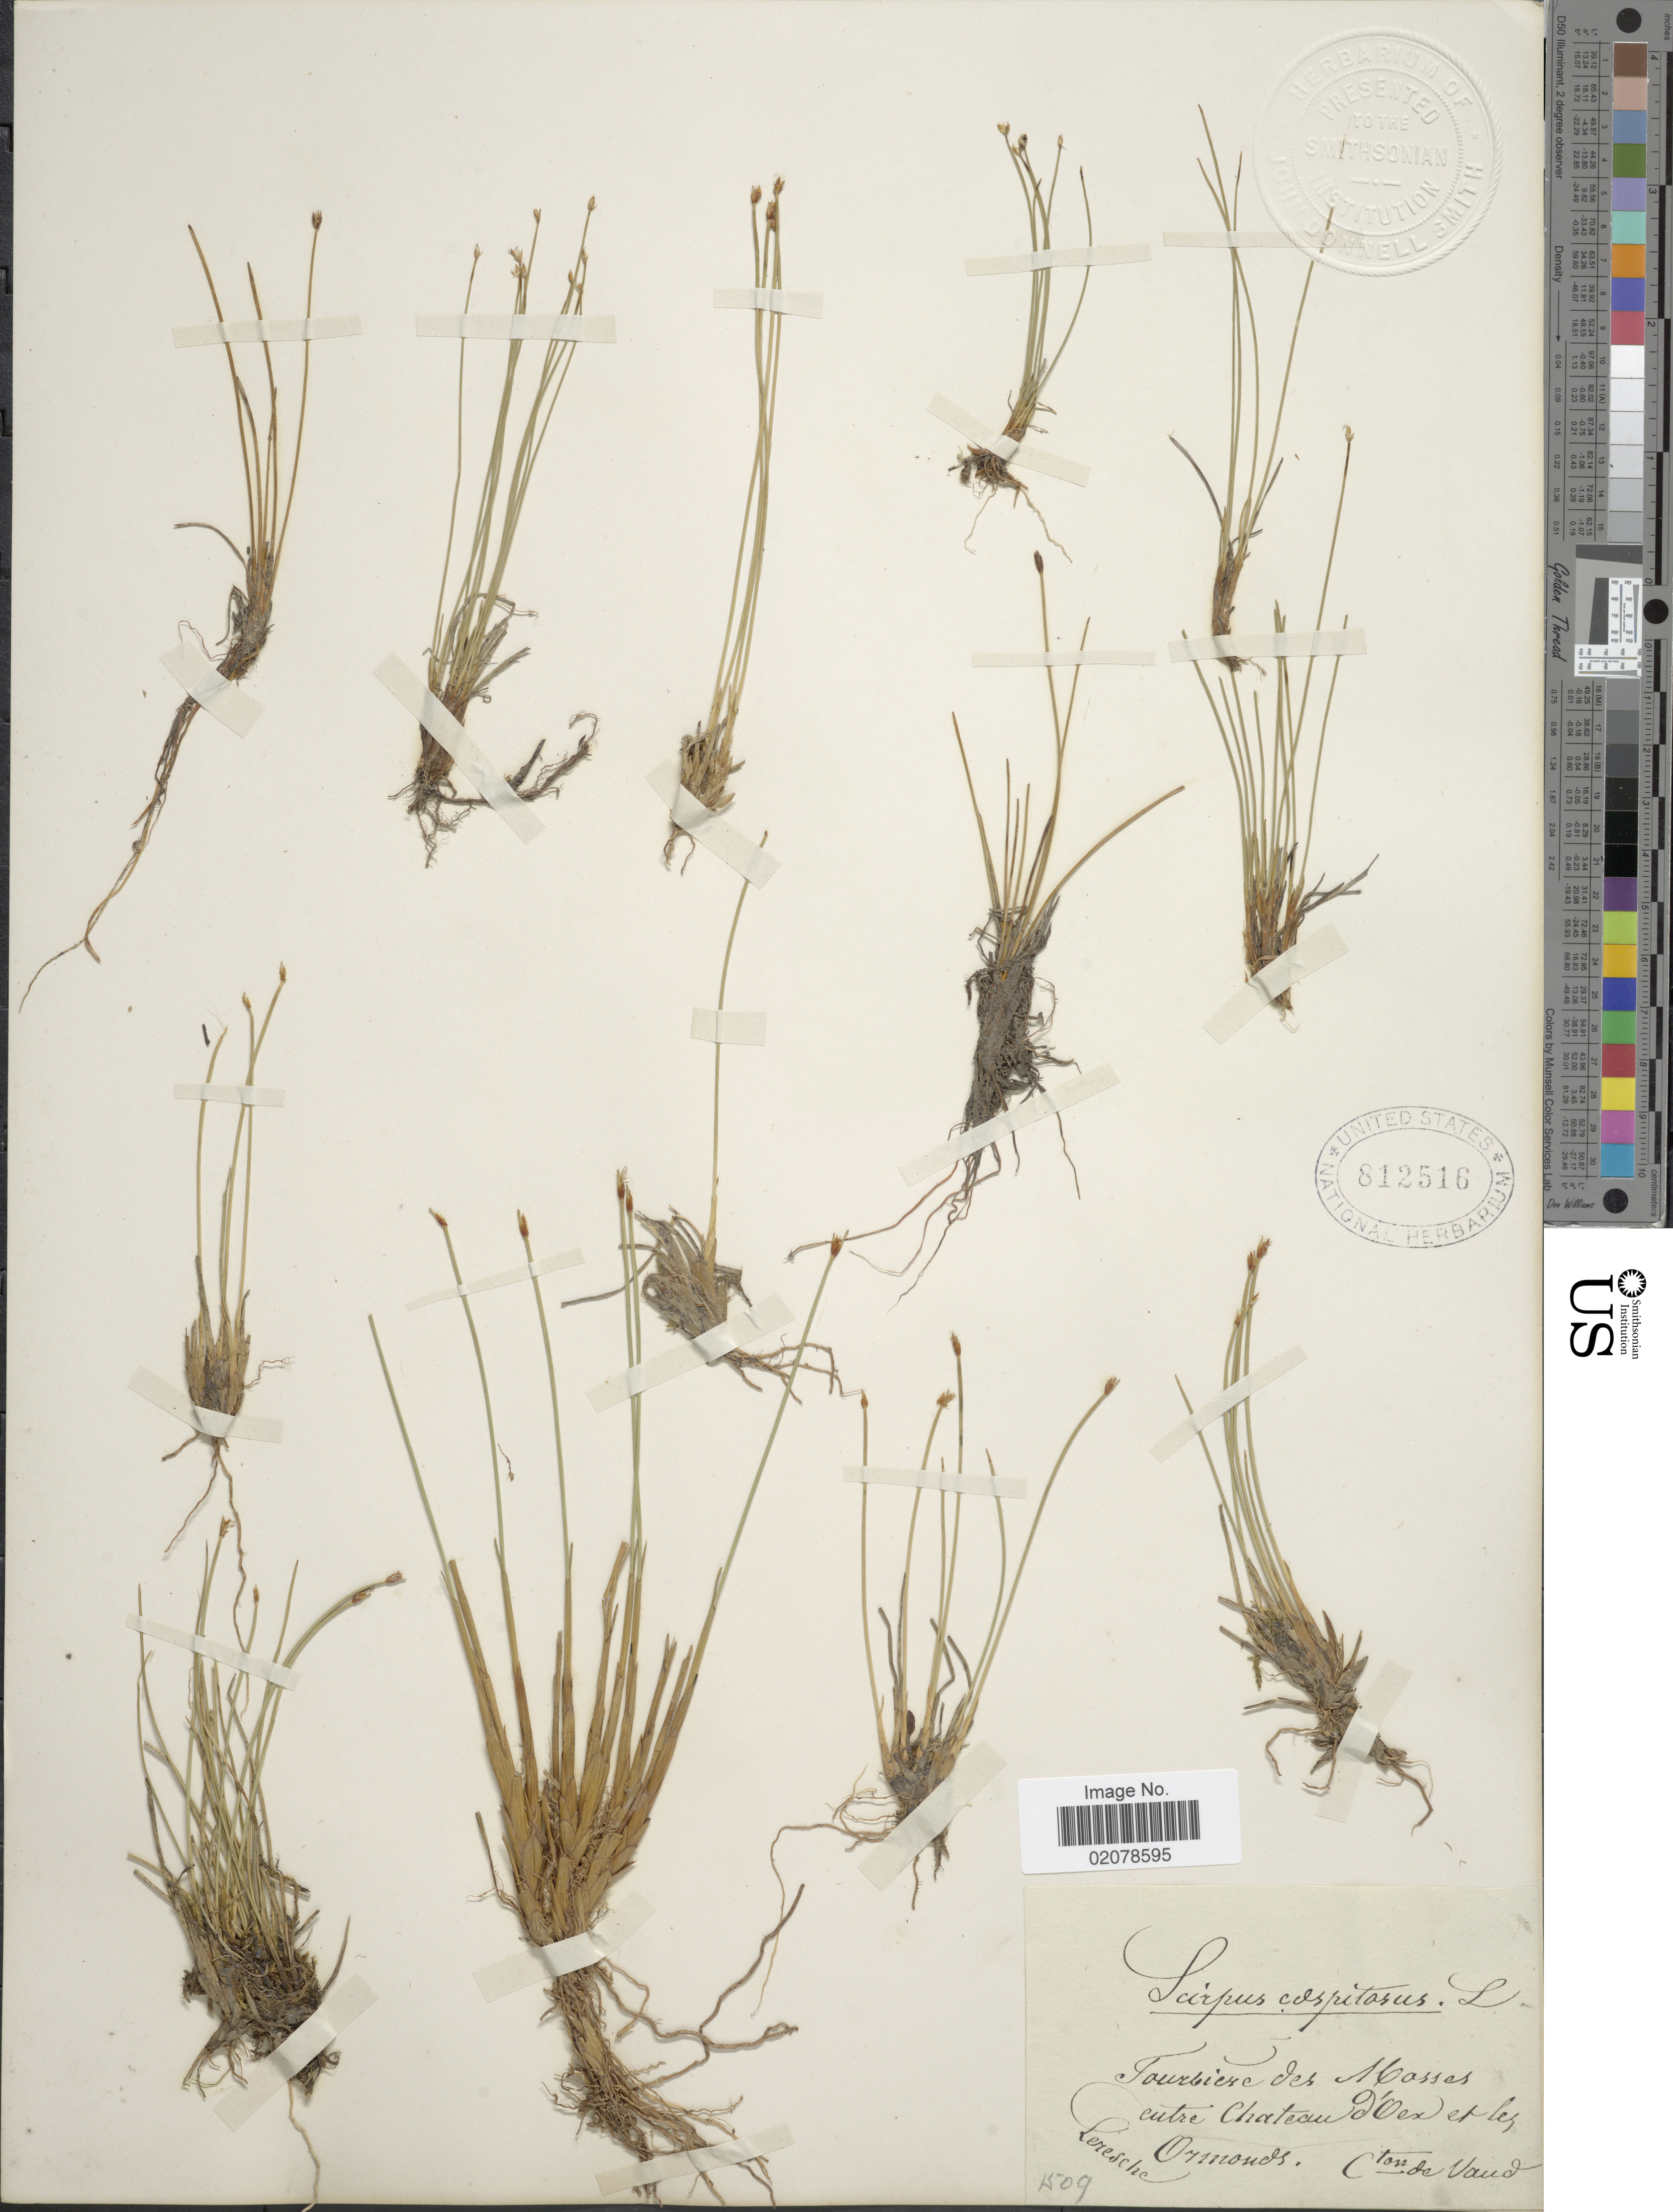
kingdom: Plantae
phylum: Tracheophyta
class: Liliopsida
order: Poales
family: Cyperaceae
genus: Trichophorum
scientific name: Trichophorum cespitosum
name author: (L.) Hartm.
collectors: Leresche, --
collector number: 1509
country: Switzerland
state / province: Vaud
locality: Tourbiere des Masses entre Chateau d'Oex et les Ormonds, Cton de Vaud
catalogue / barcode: US 812516